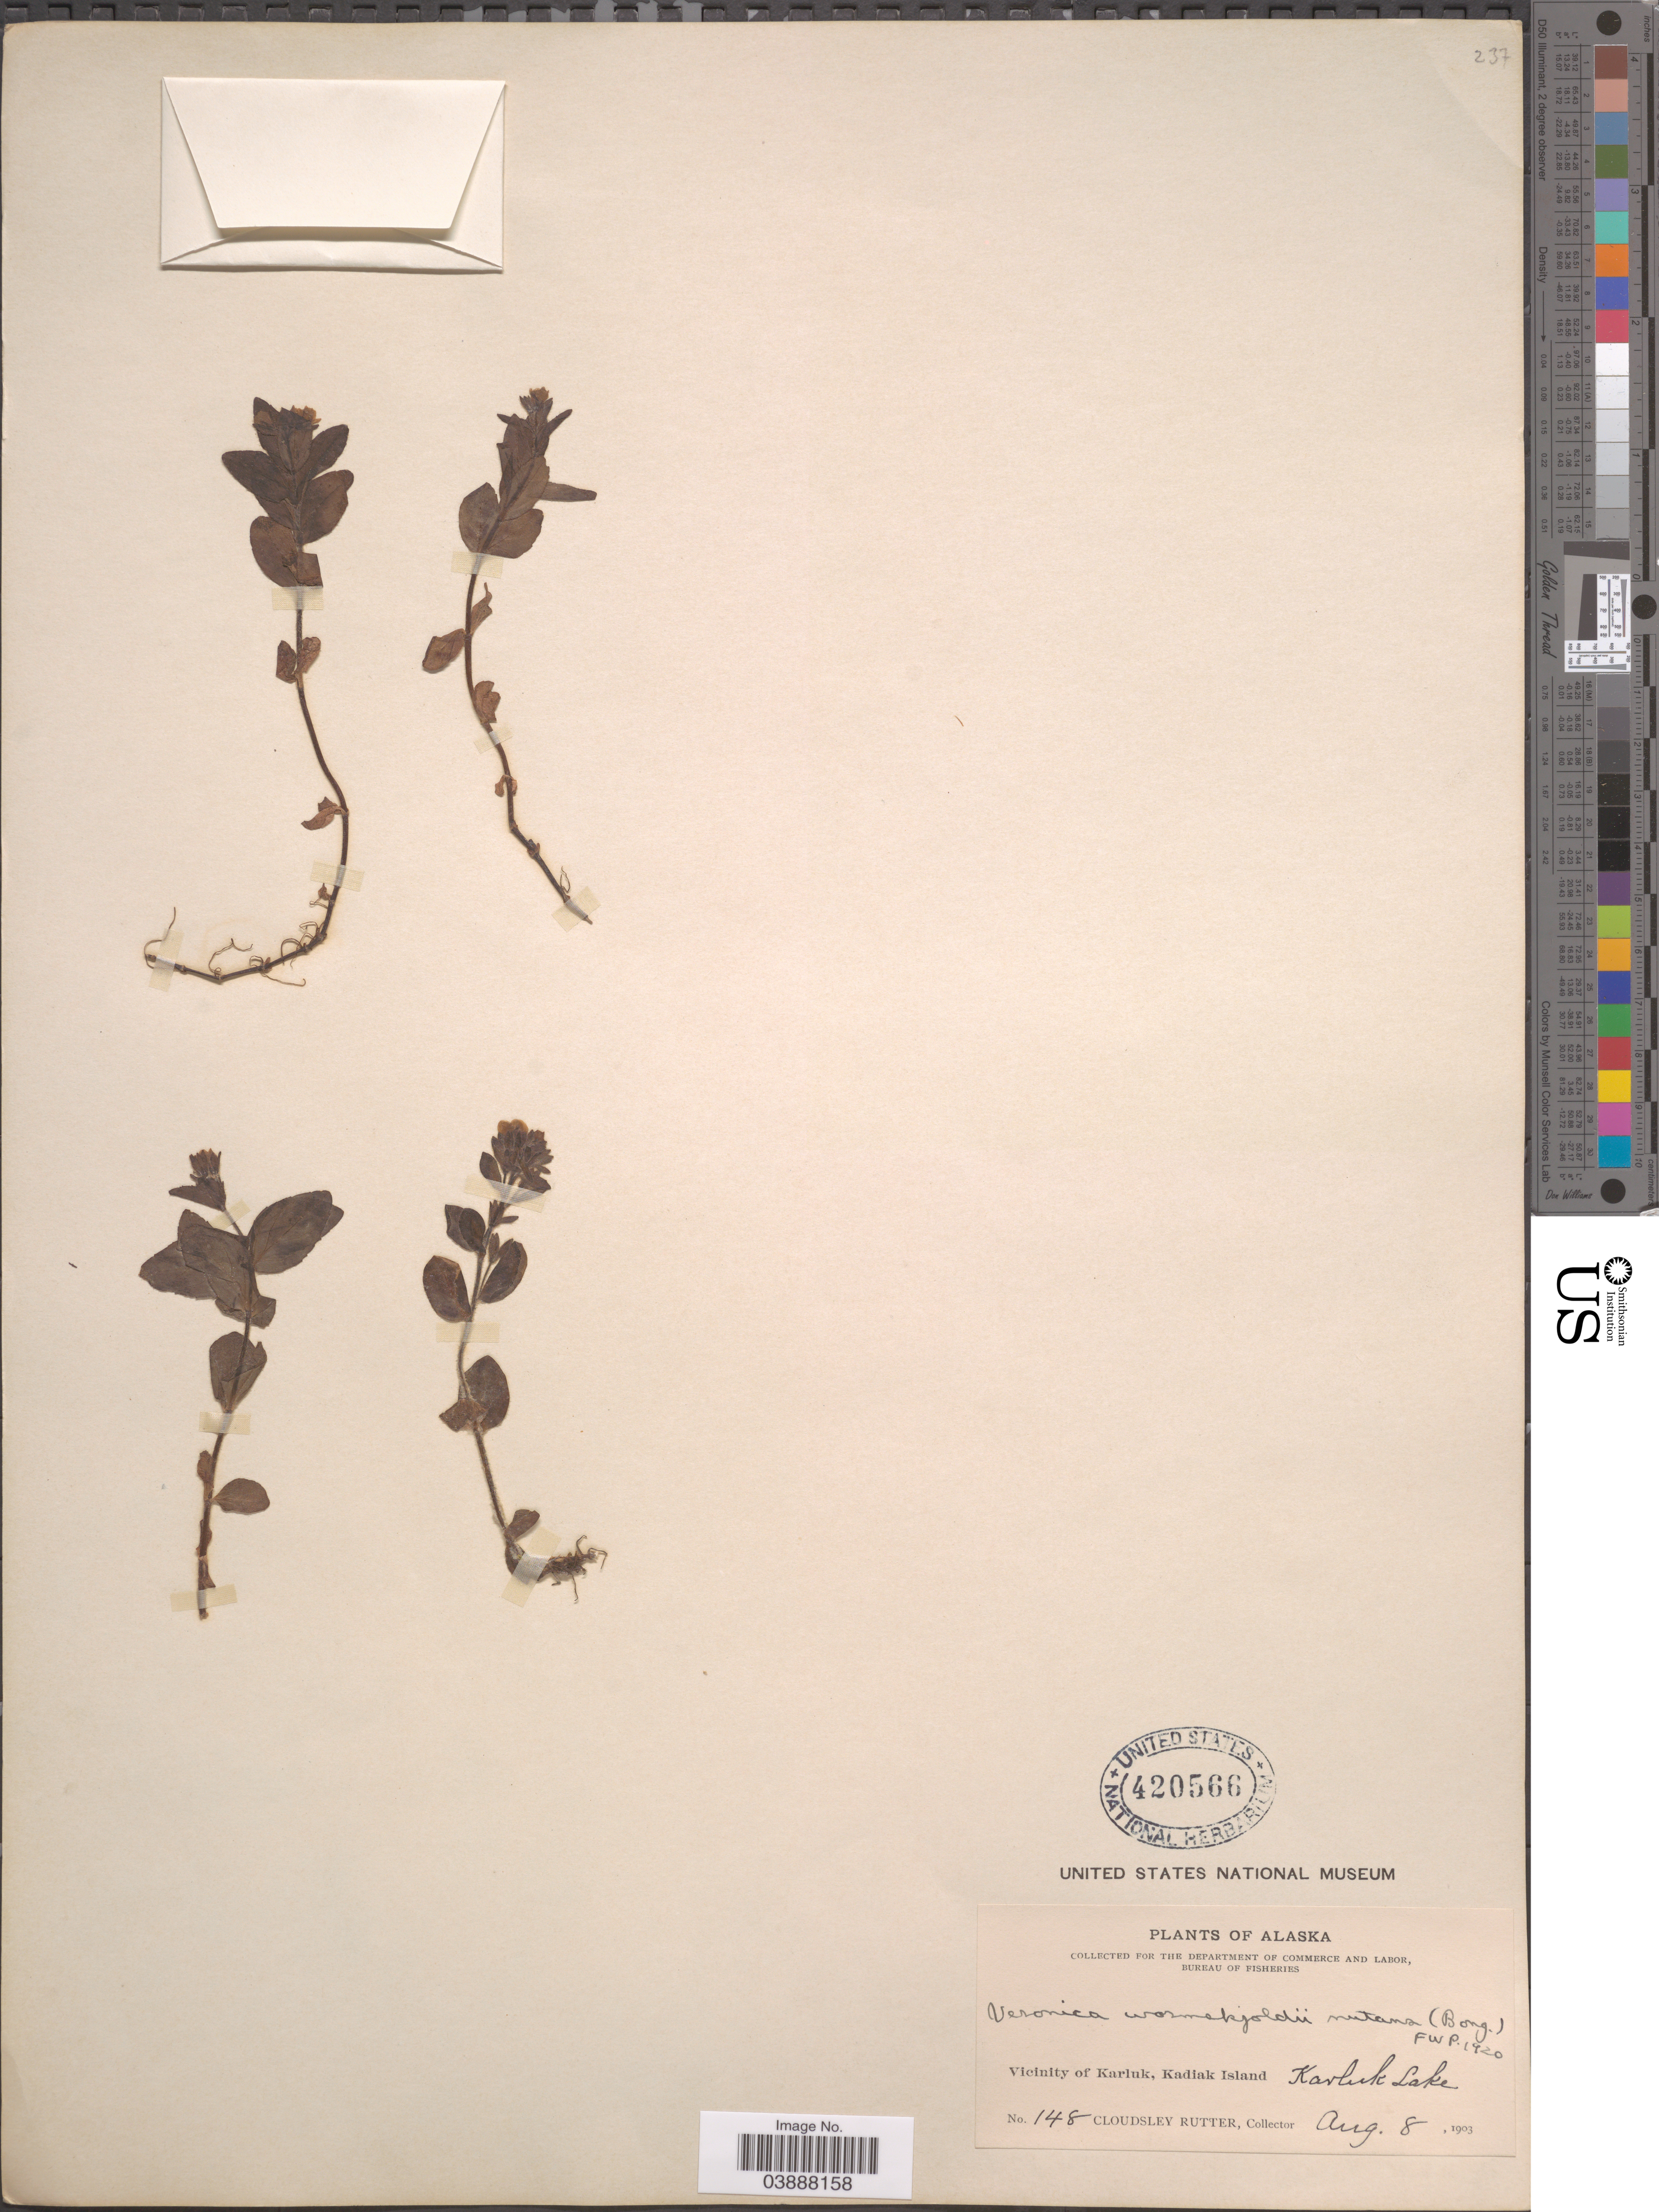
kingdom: Plantae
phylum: Tracheophyta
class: Magnoliopsida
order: Lamiales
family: Plantaginaceae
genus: Veronica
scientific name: Veronica wormskjoldii subsp. nutans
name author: (Bong.) Albach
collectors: C. Rutter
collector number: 148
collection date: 1903-08-08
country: United States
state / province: Alaska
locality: Vicinity of Karluk, Kadiak Island. Karluk Lake.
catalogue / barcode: US 420566